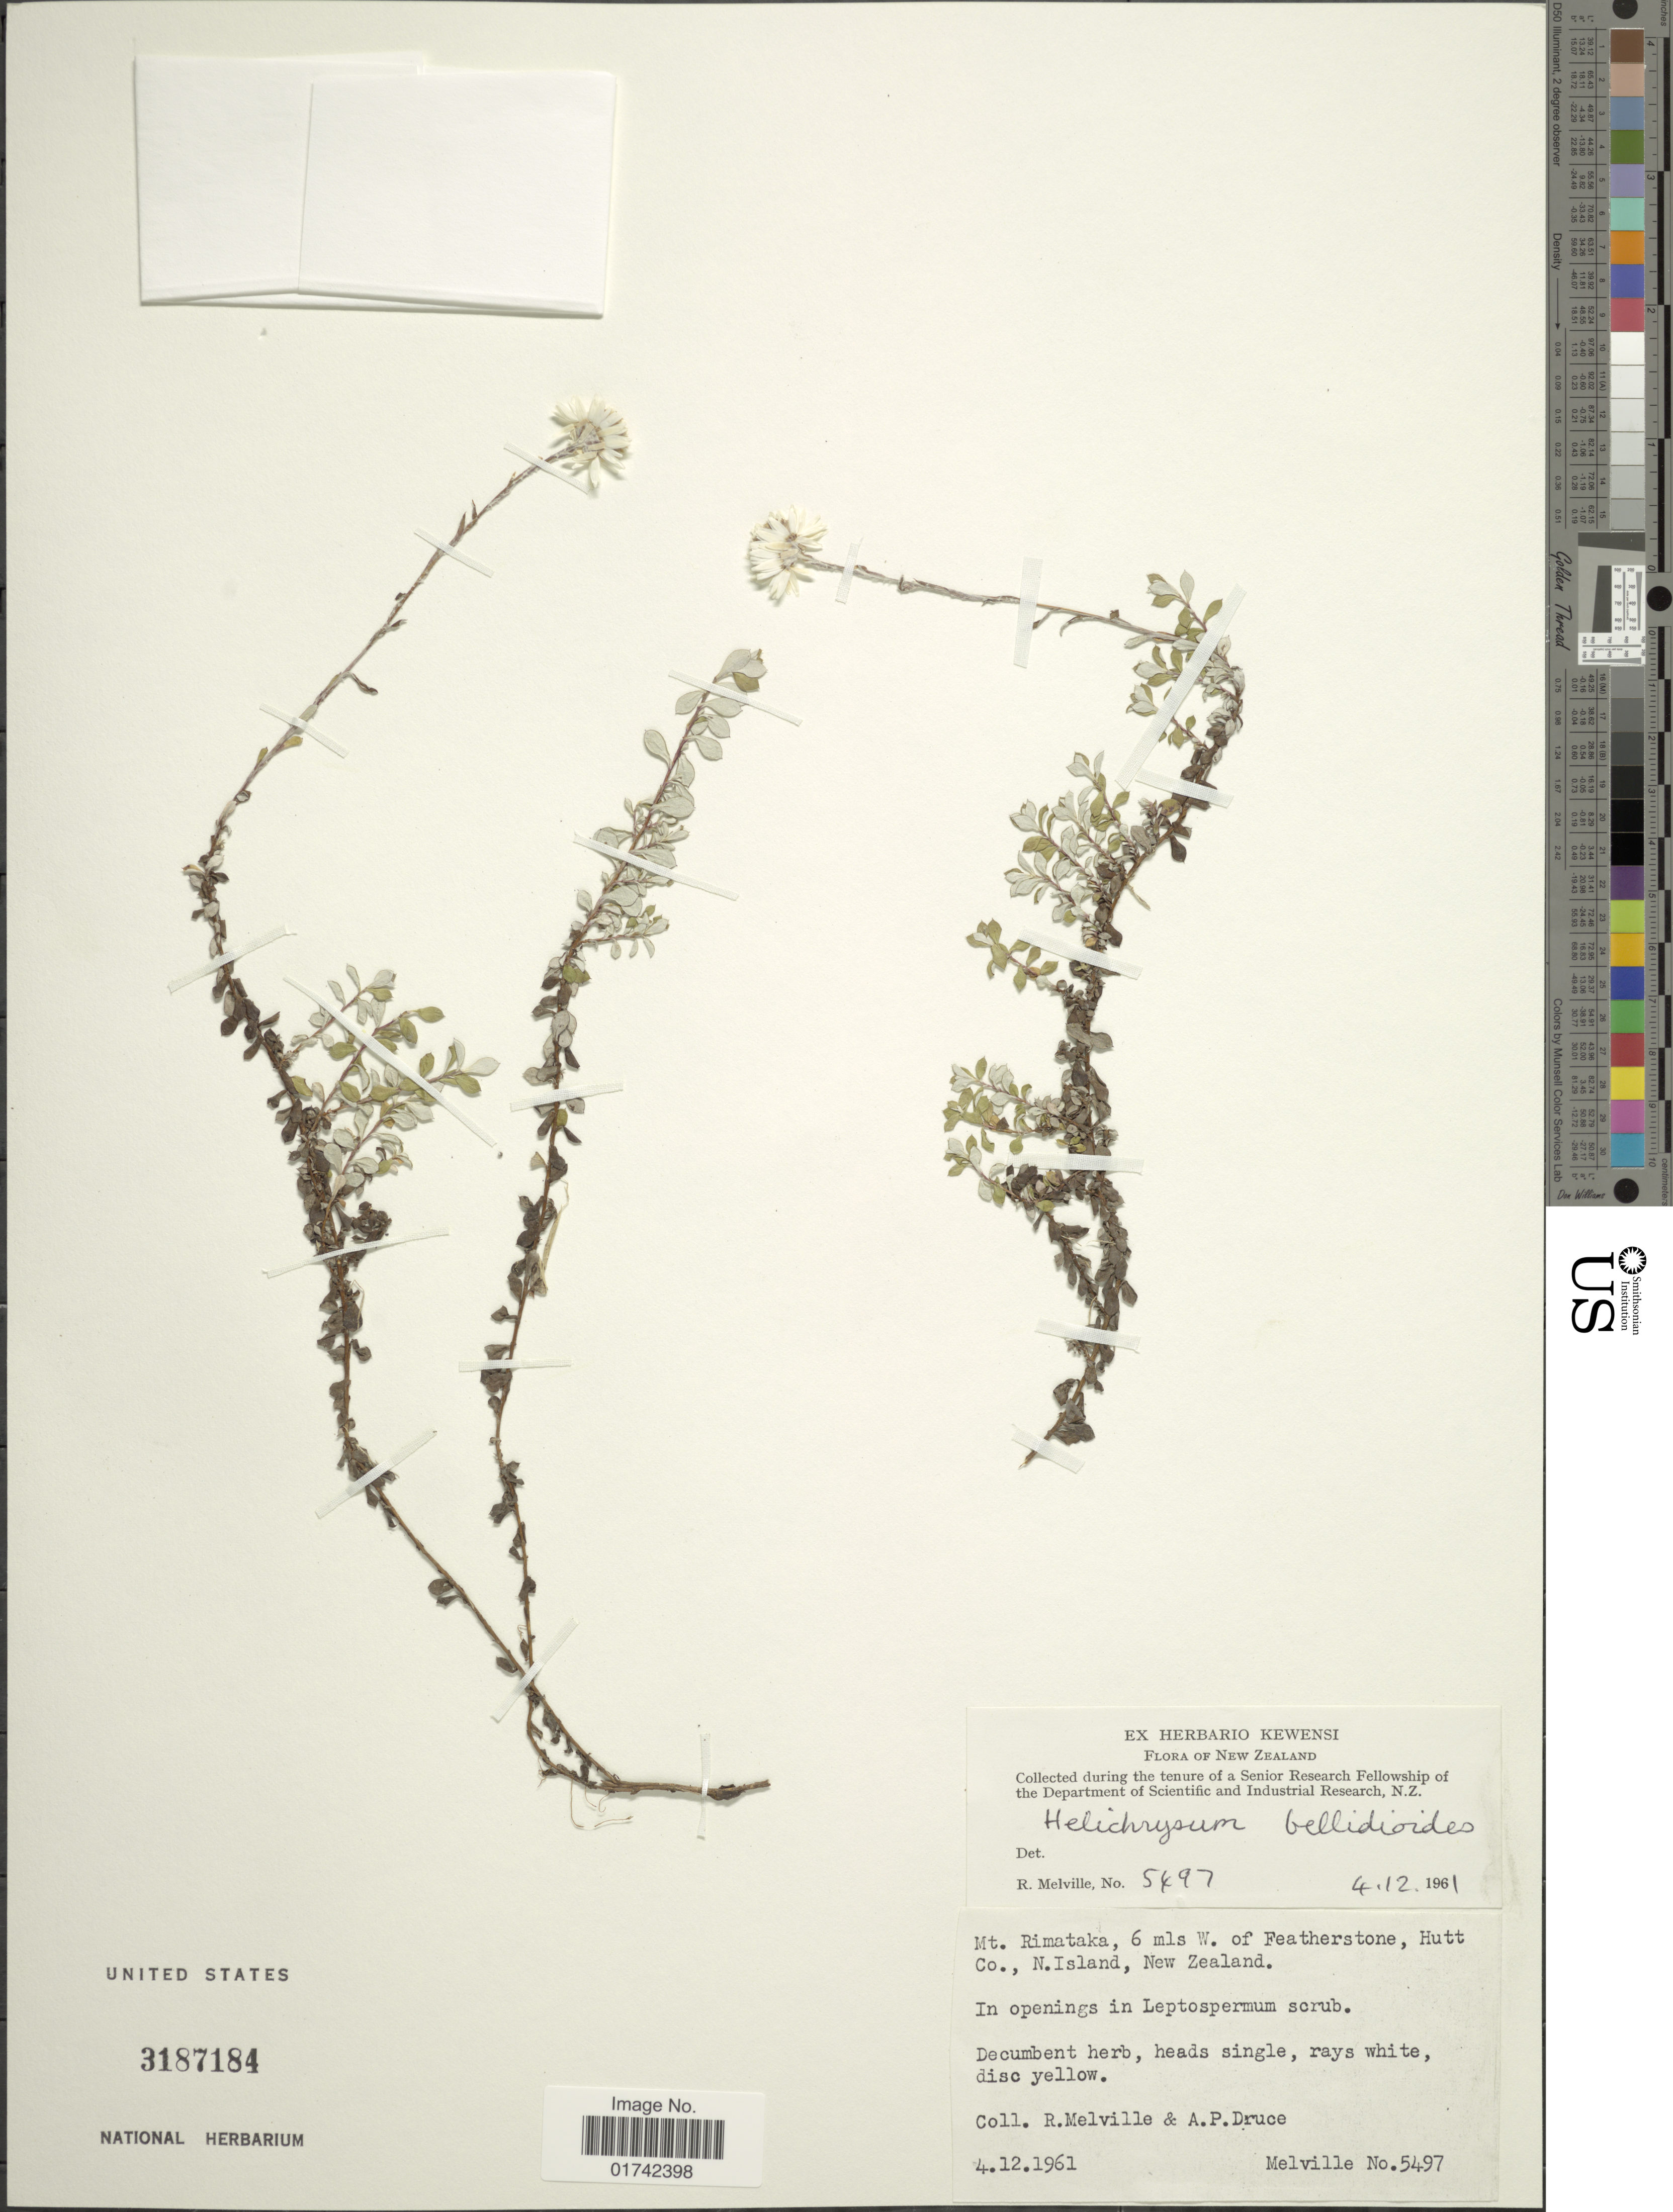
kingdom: Plantae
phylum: Tracheophyta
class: Magnoliopsida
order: Asterales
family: Asteraceae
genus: Helichrysum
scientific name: Helichrysum bellidioides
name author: A. Cunn.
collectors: R. Melville & A. Druce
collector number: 5497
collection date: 1961-12-04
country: New Zealand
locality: Mt. Rimataka, 6 mls W of Featherstone, Hutt Co., N. Island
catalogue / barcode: US 3187184